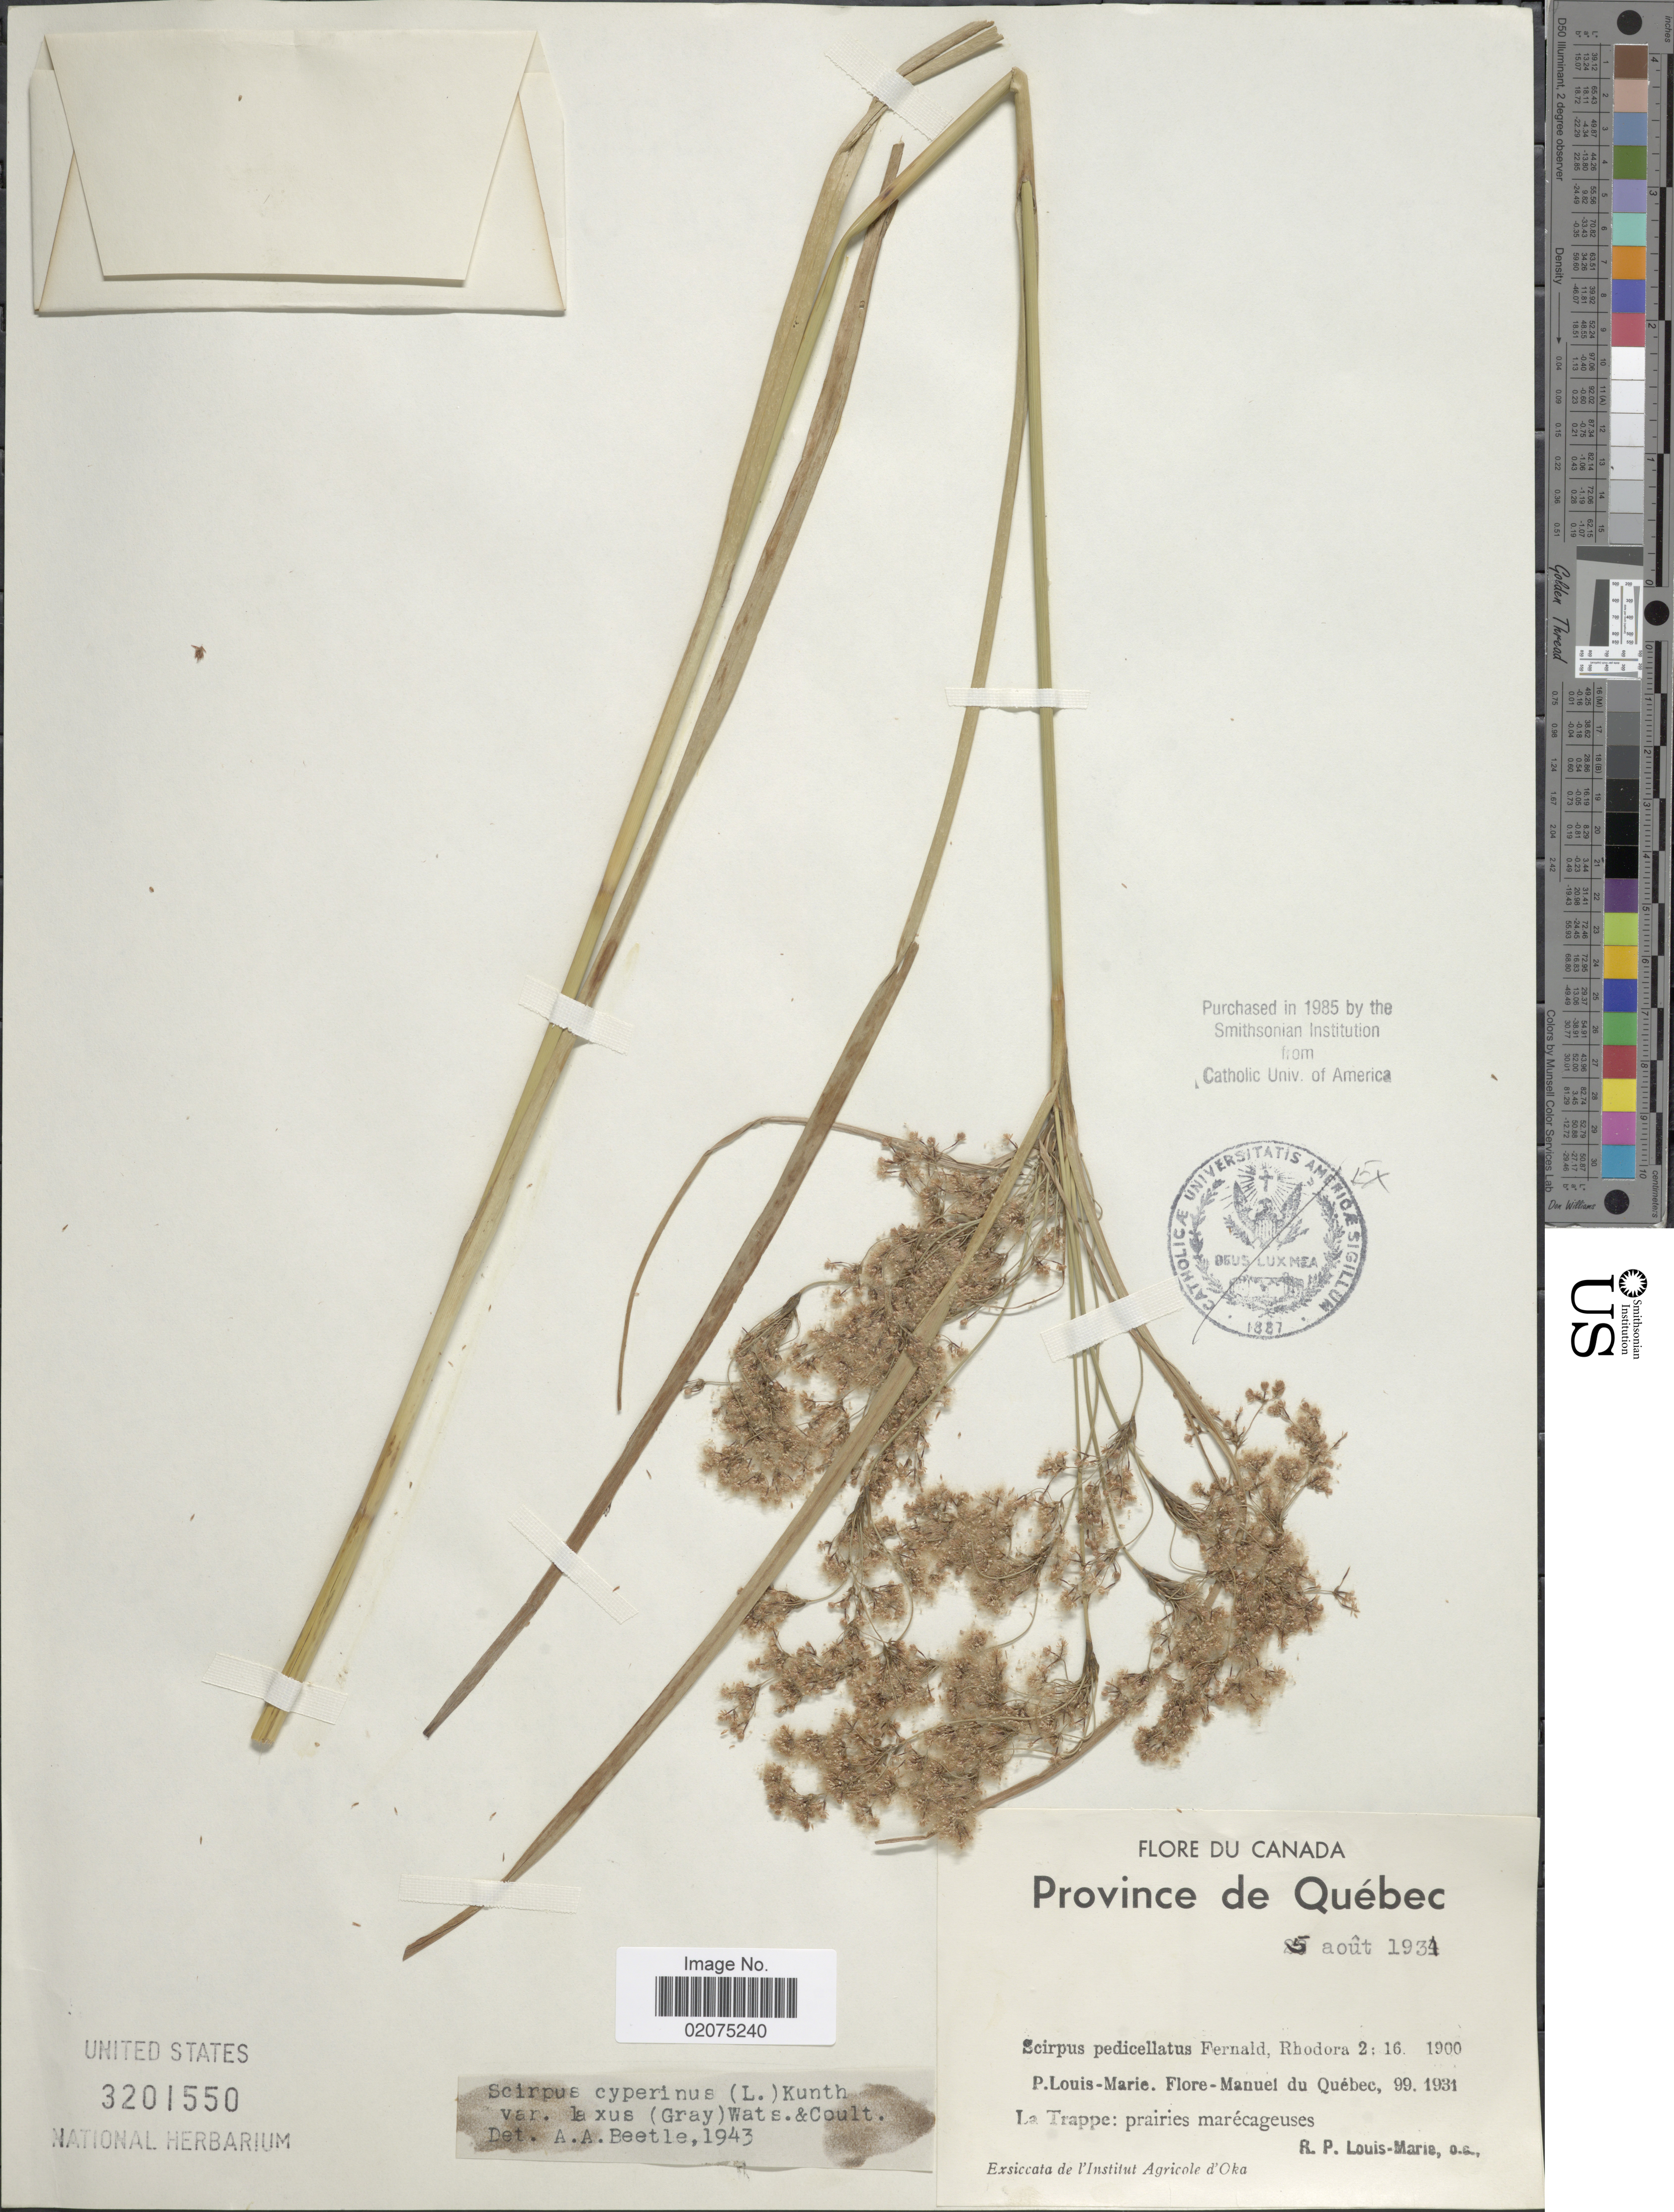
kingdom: Plantae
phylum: Tracheophyta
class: Liliopsida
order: Poales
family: Cyperaceae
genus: Scirpus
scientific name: Scirpus cyperinus var. laxus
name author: (A. Gray) Beetle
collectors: R. Louis-Marie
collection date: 1934-08-05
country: Canada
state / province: Quebec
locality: Manuel du Quebec, La Trappe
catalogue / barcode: US 3201550